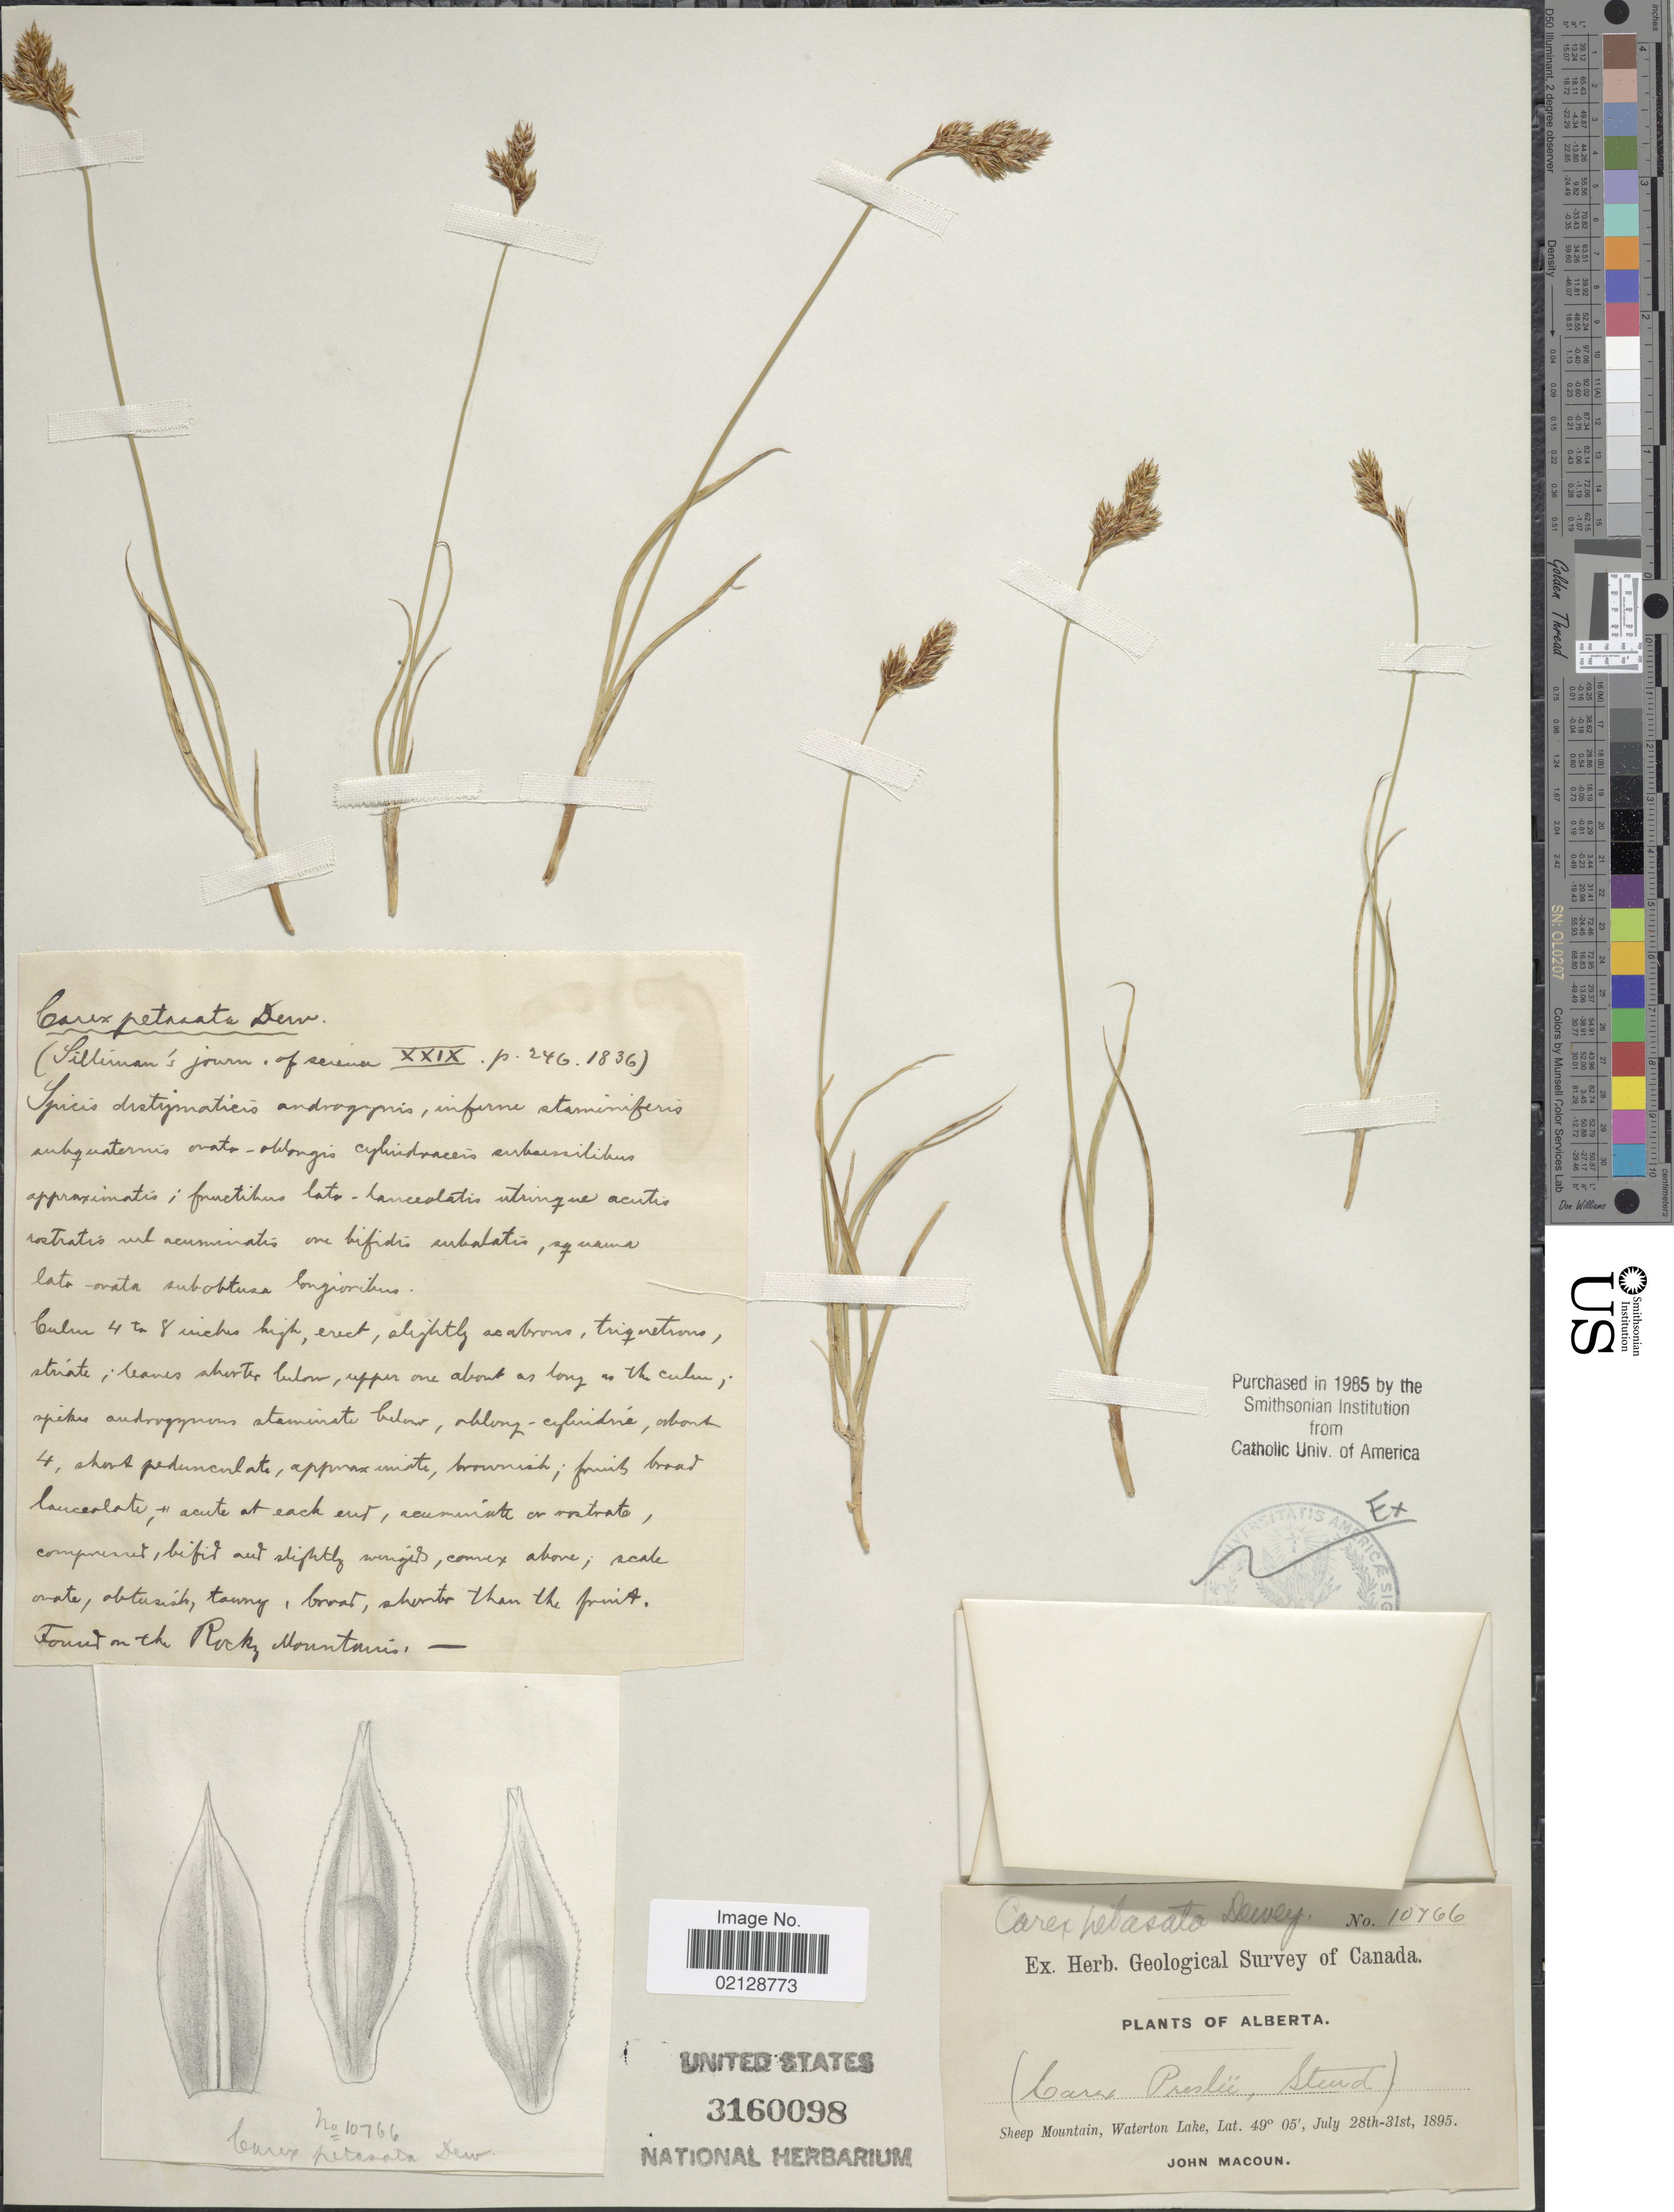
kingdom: Plantae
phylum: Tracheophyta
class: Liliopsida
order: Poales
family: Cyperaceae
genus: Carex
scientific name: Carex petasata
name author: Dewey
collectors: J. Macoun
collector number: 10766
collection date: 1895-07-28/1895-07-31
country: Canada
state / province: Alberta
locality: Sheep Mountain, Waterton Lake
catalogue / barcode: US 3160098